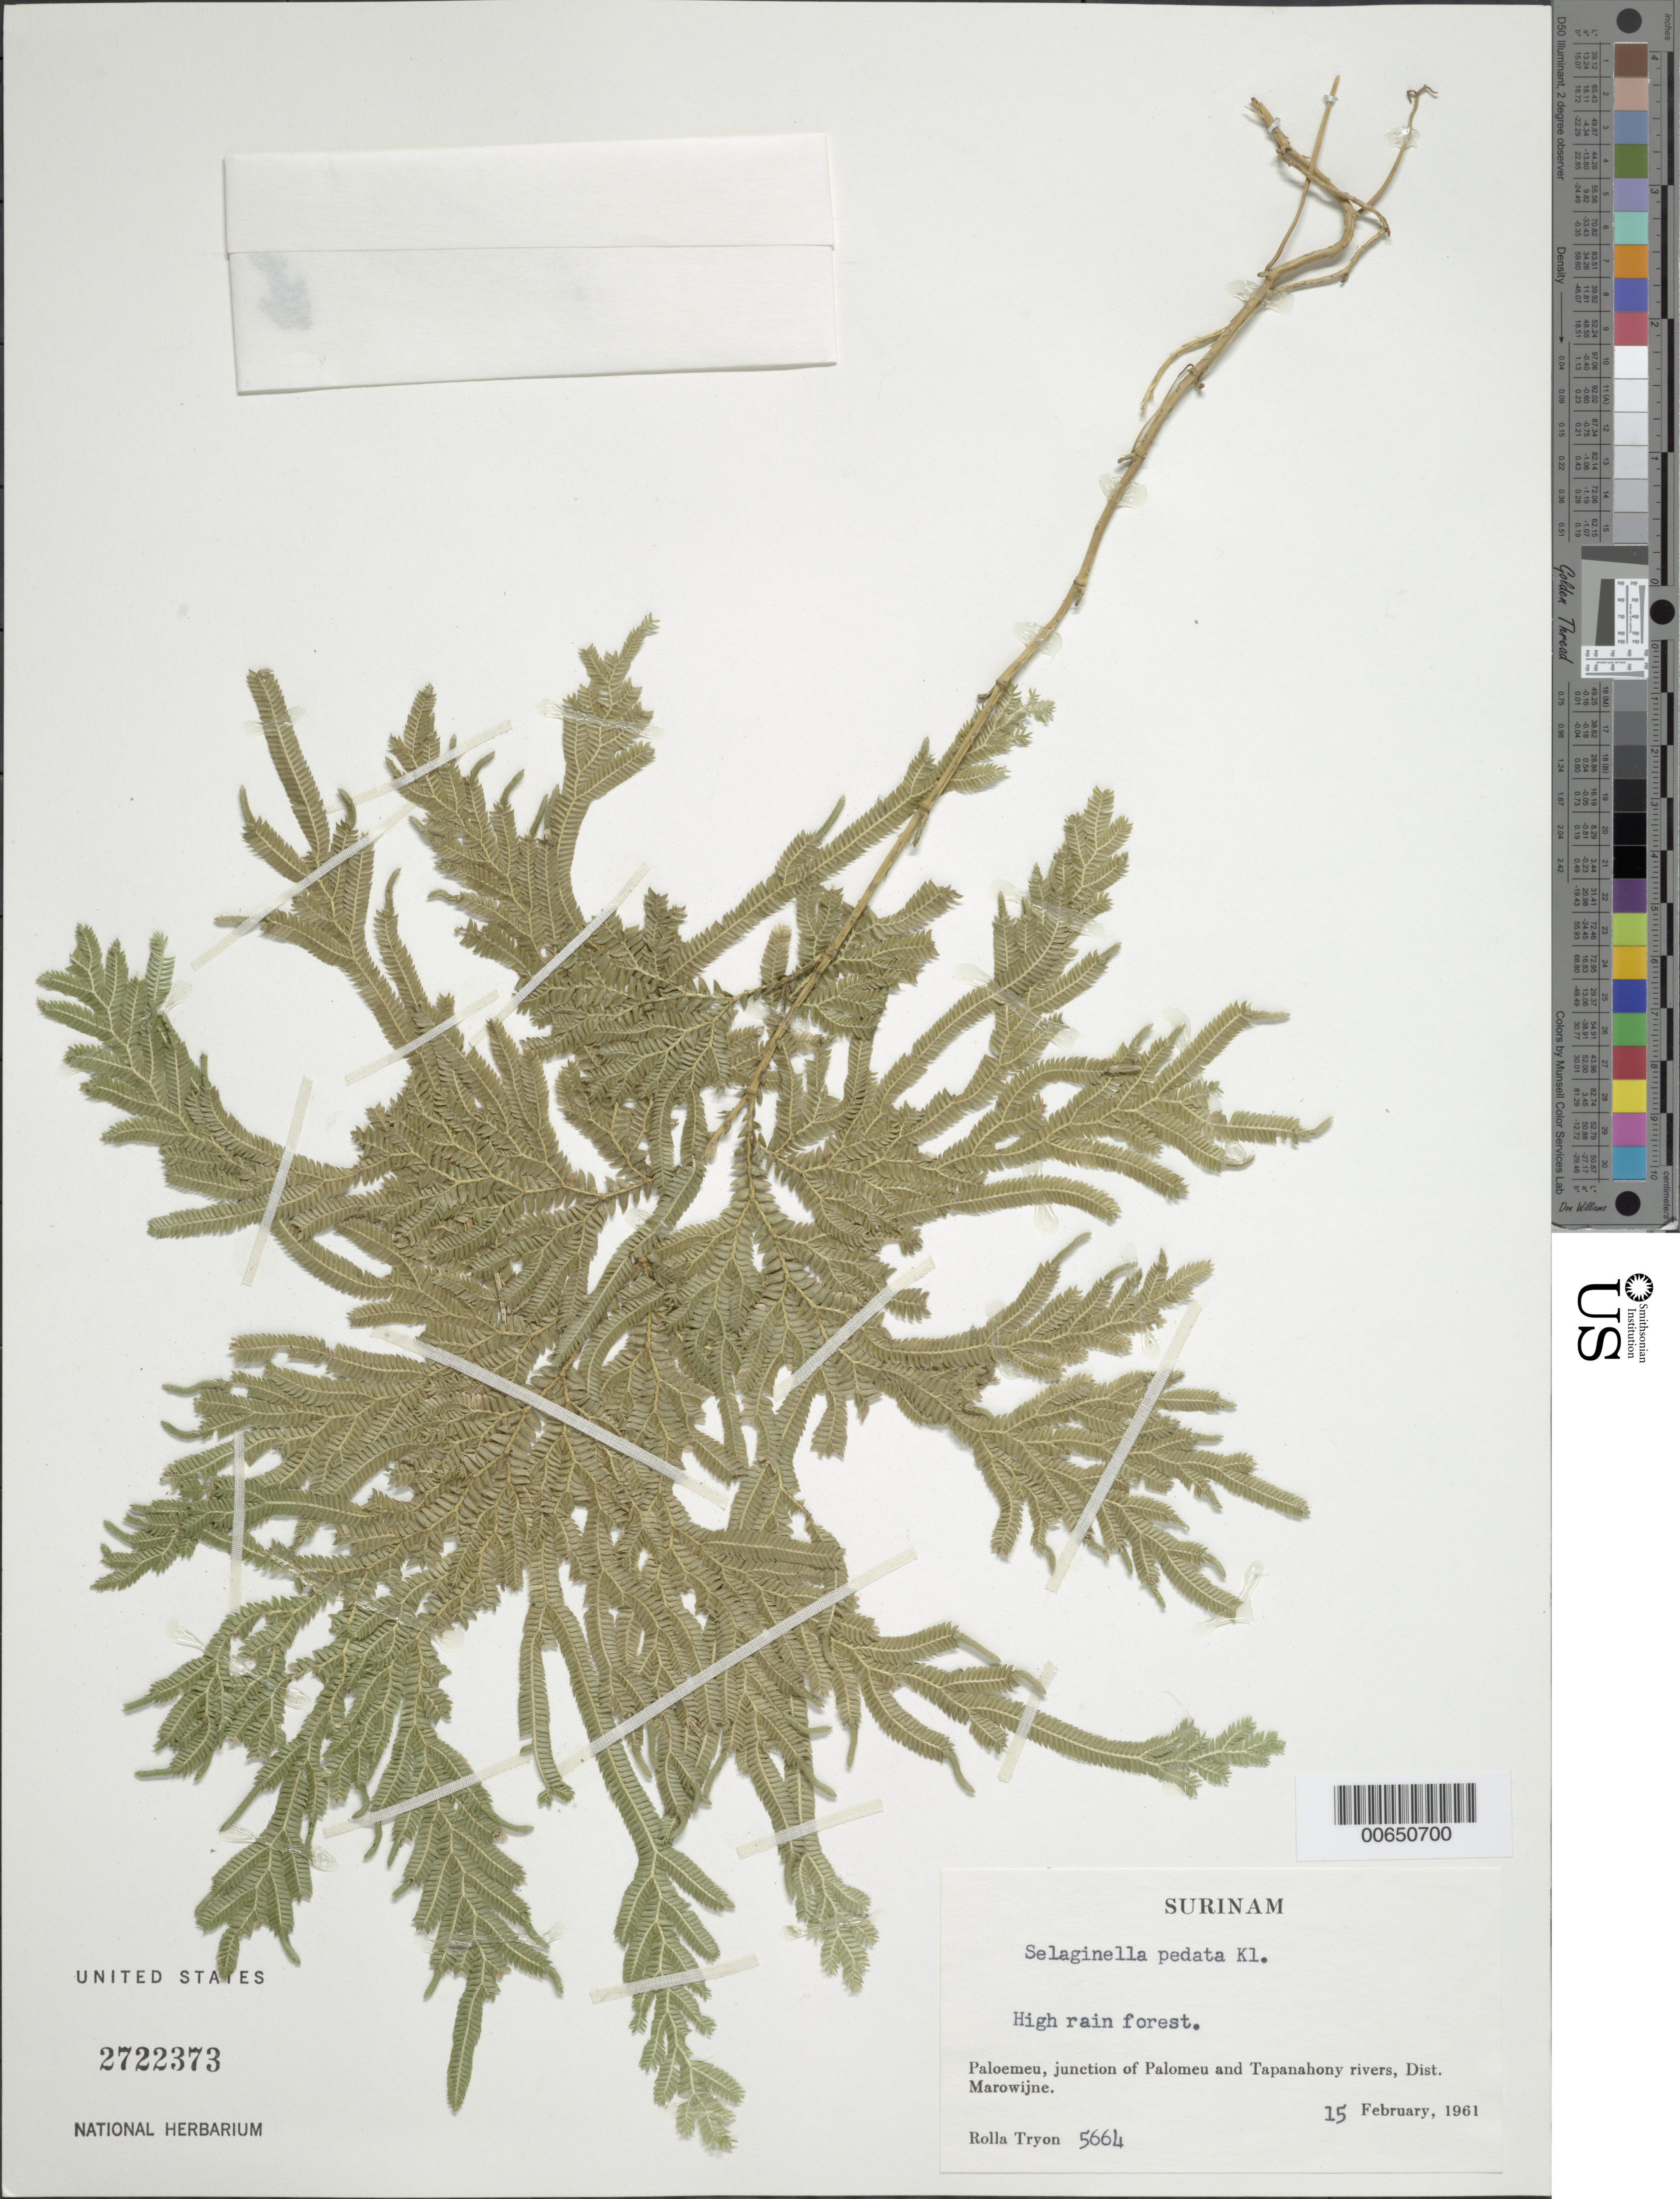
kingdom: Plantae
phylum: Tracheophyta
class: Lycopodiopsida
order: Selaginellales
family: Selaginellaceae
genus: Selaginella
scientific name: Selaginella pedata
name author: Klotzsch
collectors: R. M. Tryon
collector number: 5664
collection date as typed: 15-Feb-61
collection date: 1961-02-15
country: Suriname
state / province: Marowijne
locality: Paloemeu, junction of Paloemeu and Tapanahony Rivers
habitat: High rain forest.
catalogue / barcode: US 2722373